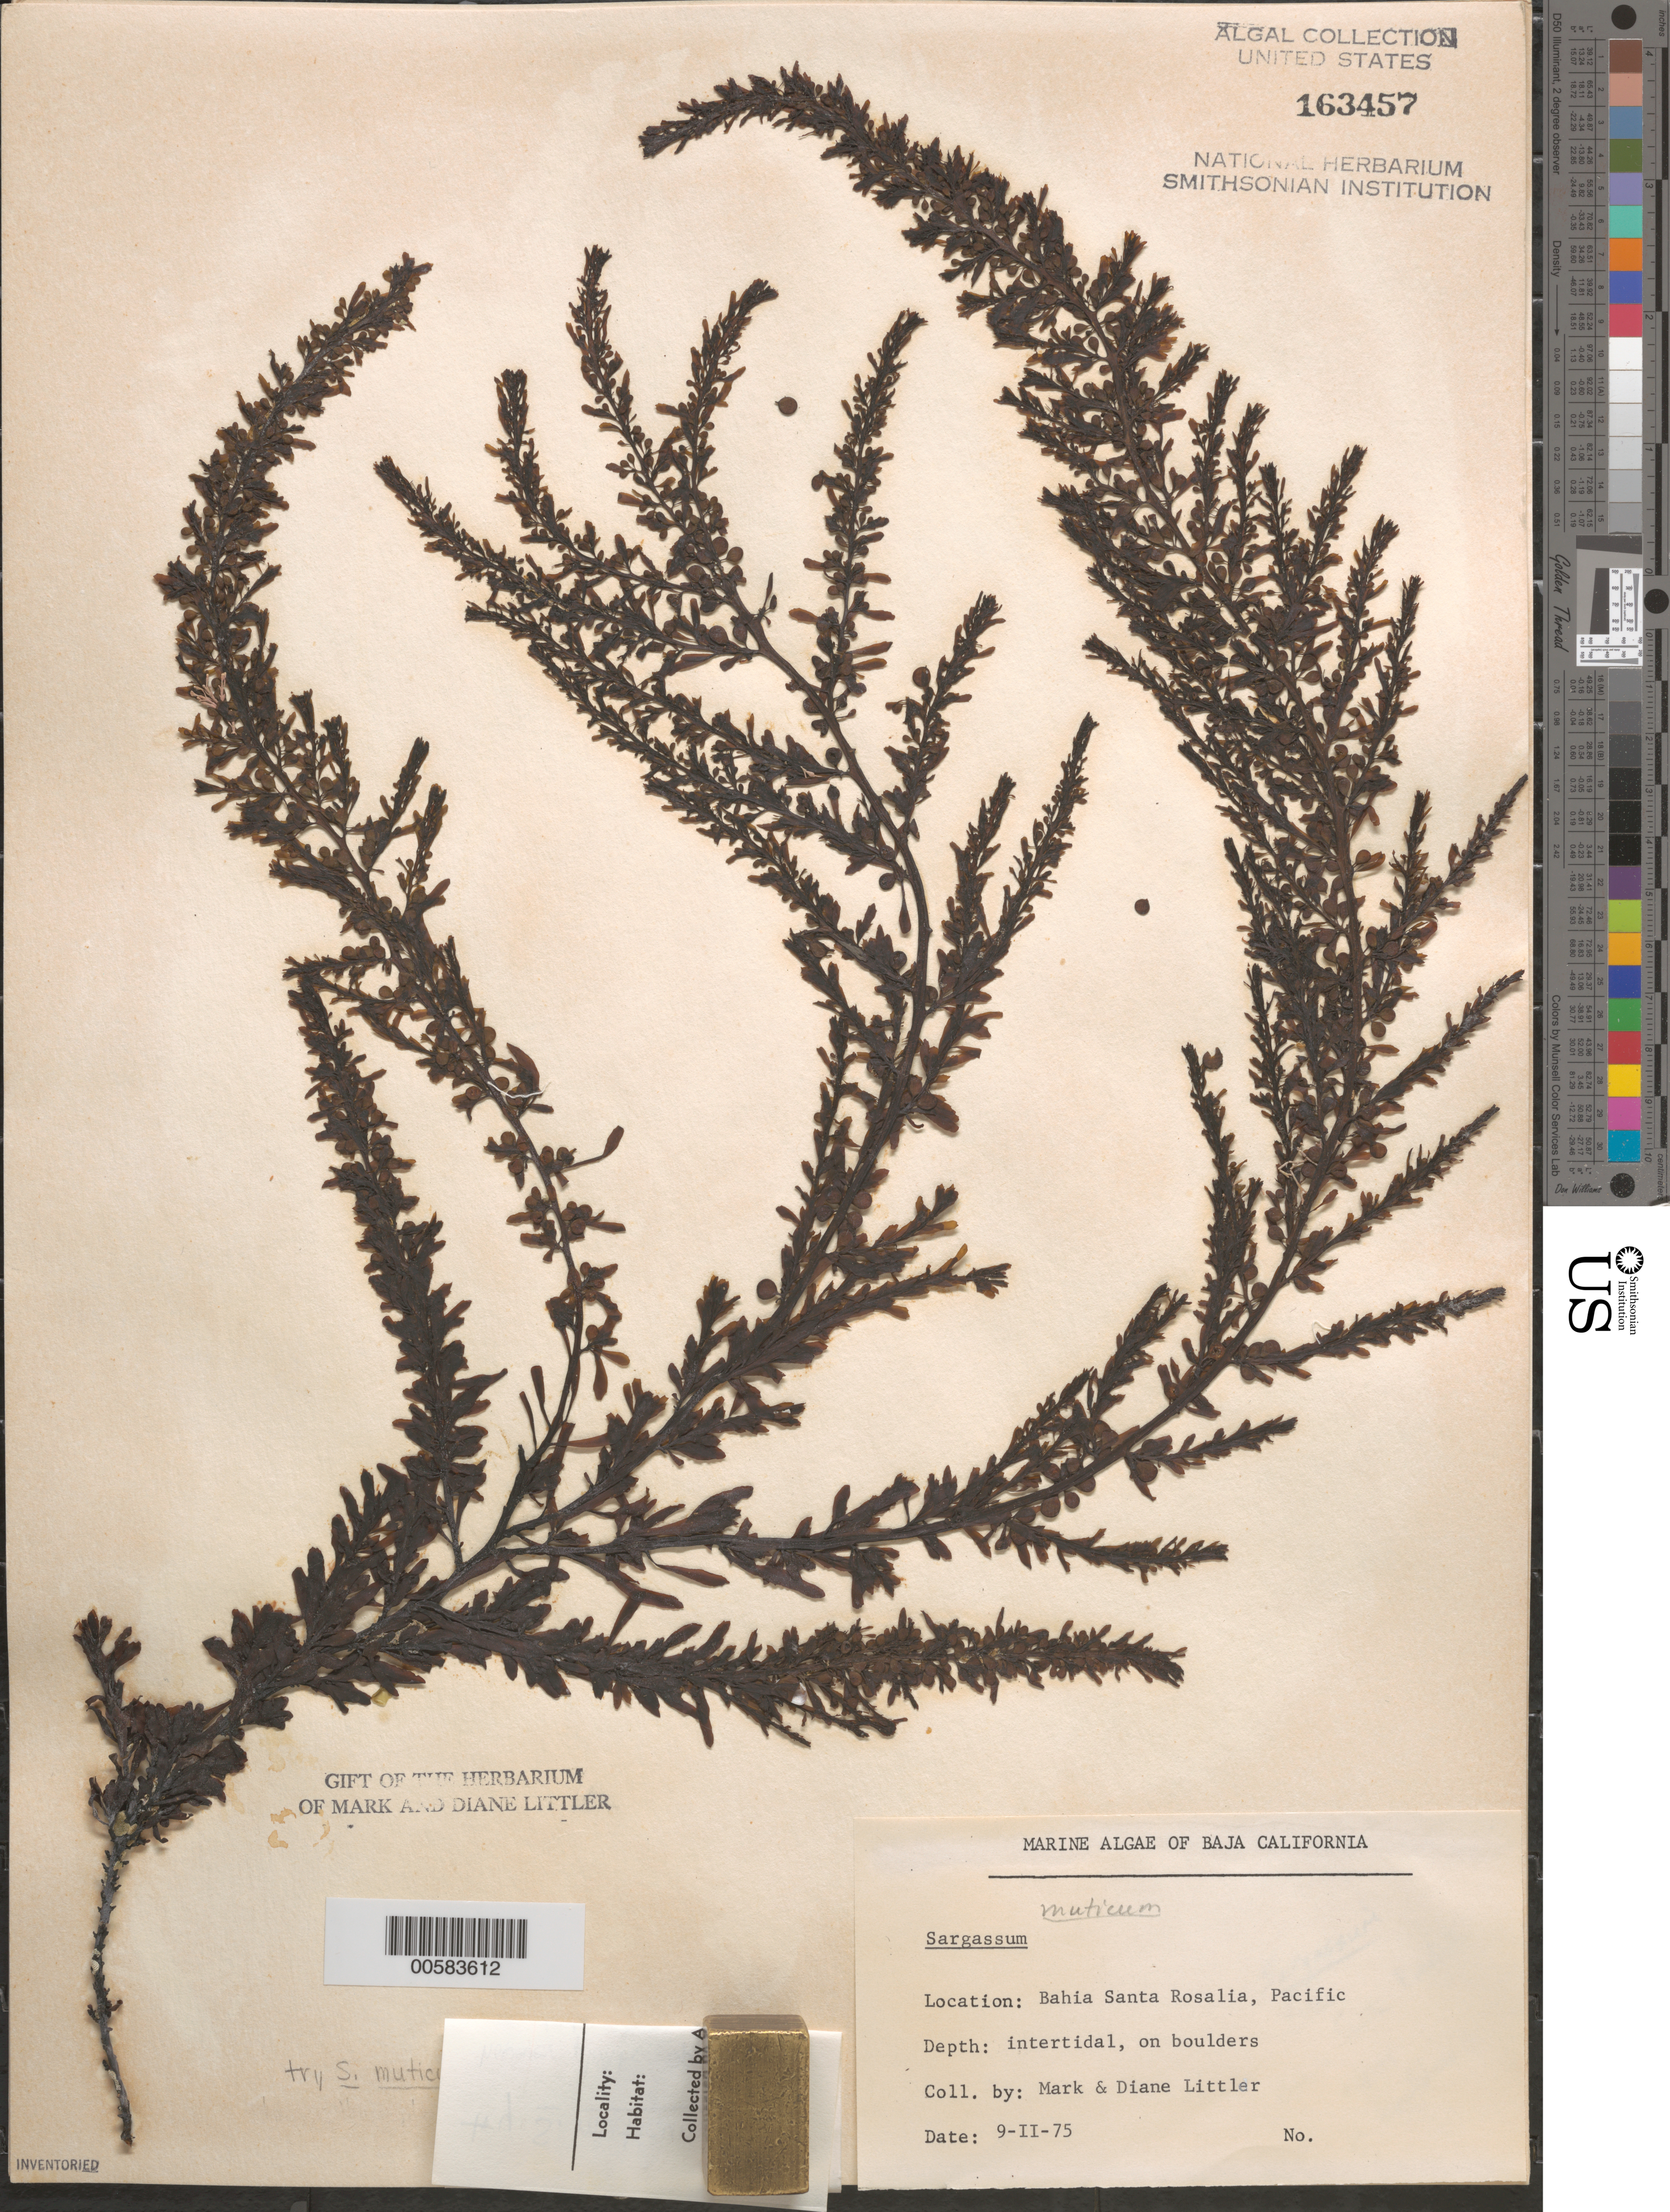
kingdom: Chromista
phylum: Ochrophyta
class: Phaeophyceae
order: Fucales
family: Sargassaceae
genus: Sargassum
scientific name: Sargassum muticum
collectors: M. M. Littler & D. S. Littler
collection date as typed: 09 Feb 1975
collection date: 1975-02-09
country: Mexico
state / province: Baja California Sur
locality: Bahia Santa Rosalia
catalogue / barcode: US 163457